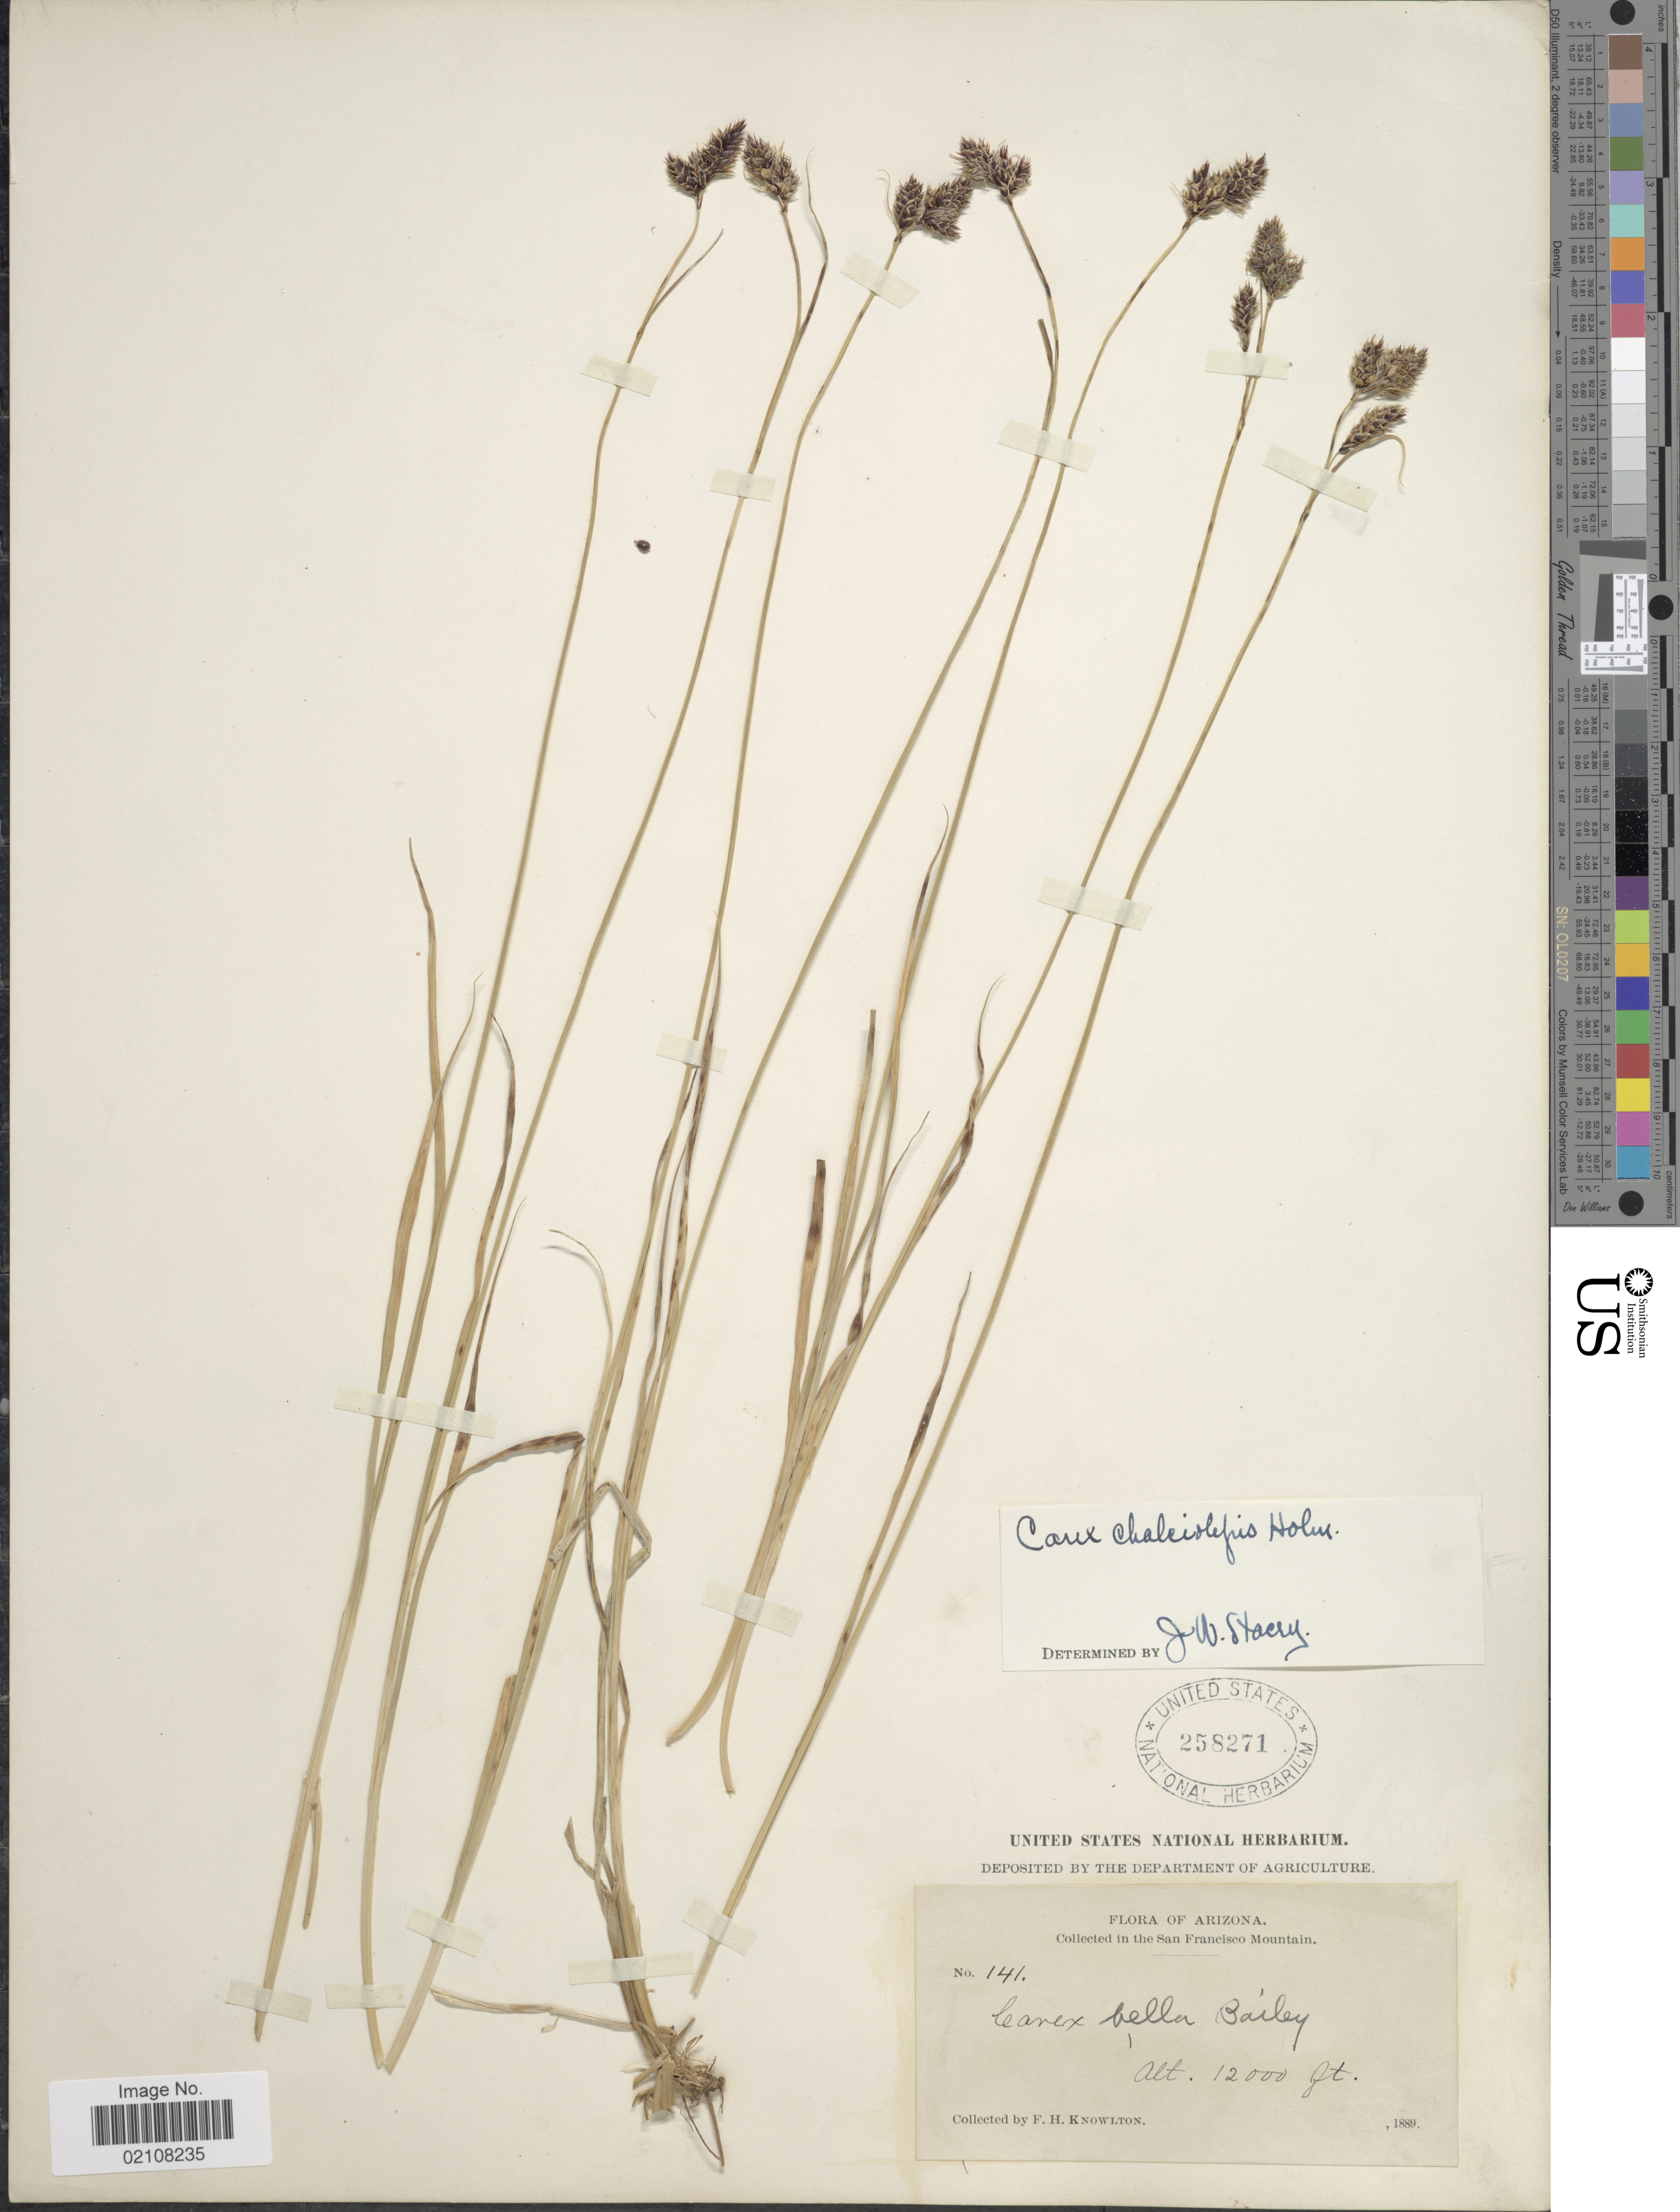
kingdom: Plantae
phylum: Tracheophyta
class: Liliopsida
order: Poales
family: Cyperaceae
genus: Carex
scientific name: Carex chalciolepis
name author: Holm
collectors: F. H. Knowlton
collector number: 141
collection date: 1889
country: United States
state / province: Arizona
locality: In the Francisco Mountain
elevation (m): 3658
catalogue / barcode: US 258271